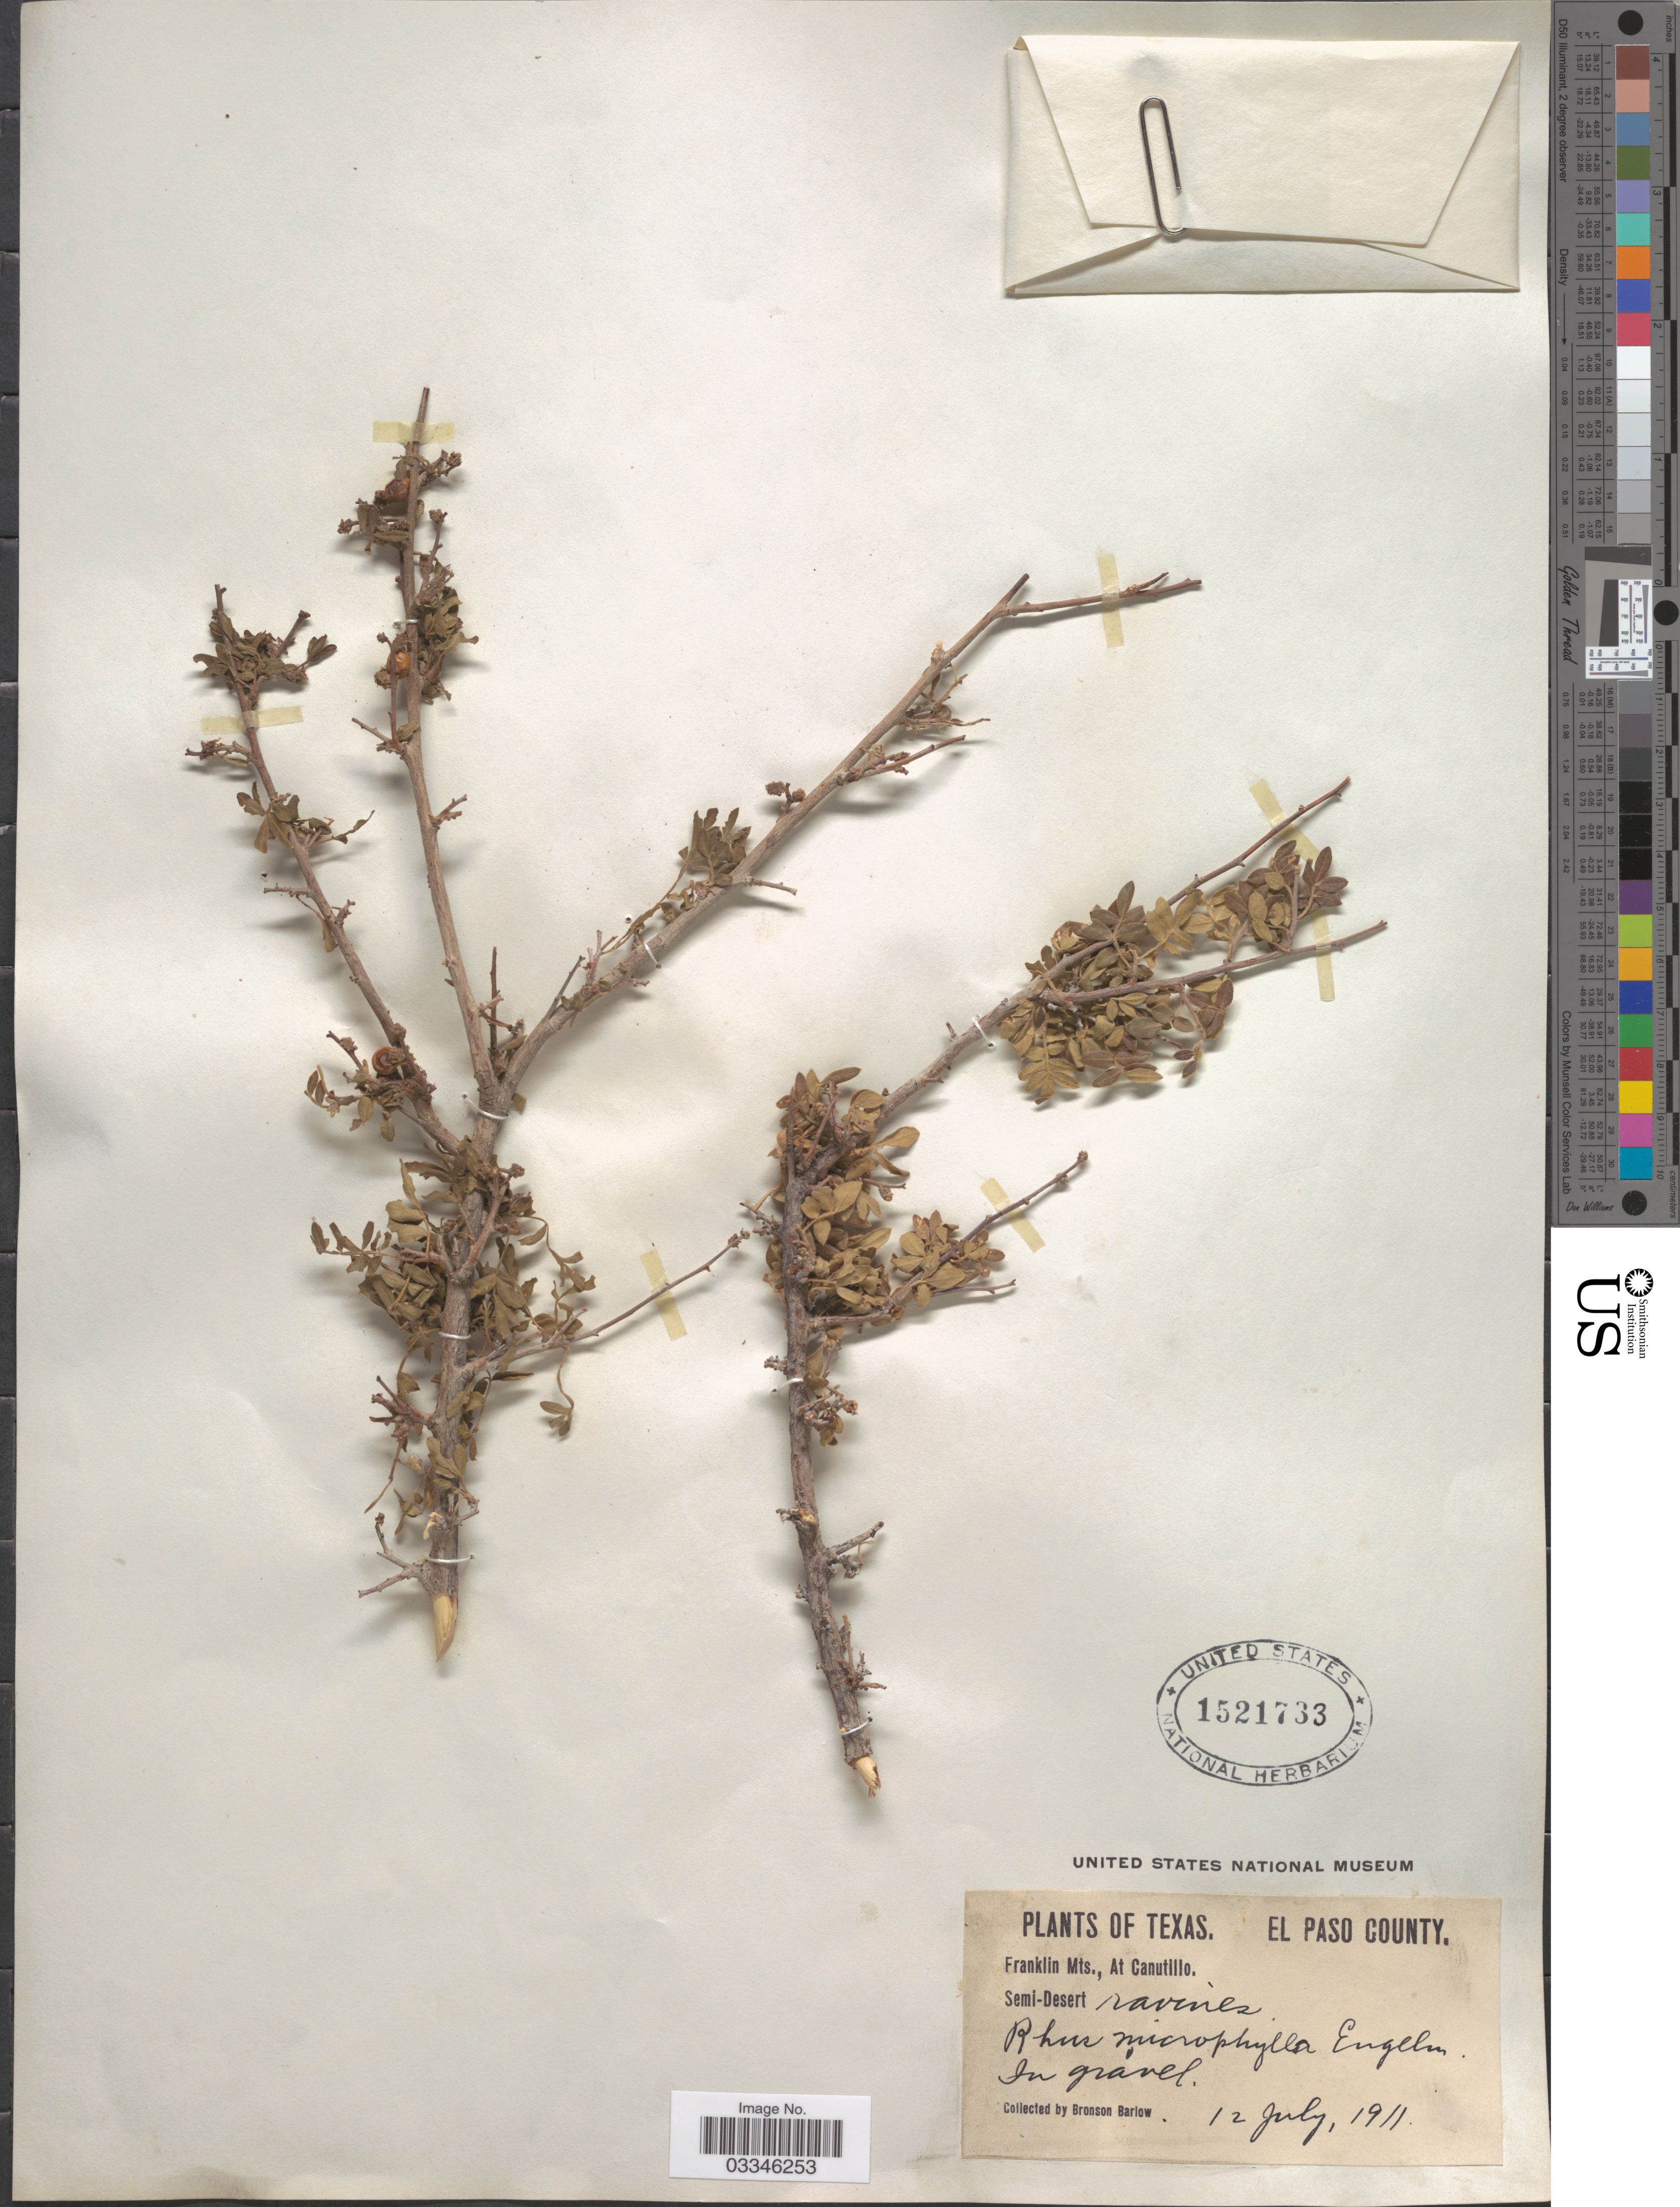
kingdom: Plantae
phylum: Tracheophyta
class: Magnoliopsida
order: Sapindales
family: Anacardiaceae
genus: Rhus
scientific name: Rhus microphylla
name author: Engelm.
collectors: Barlow, B.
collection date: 1911-07-12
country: United States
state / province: Texas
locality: El Paso County. Franklin Mts., At Canutillo.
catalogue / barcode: US 1521733